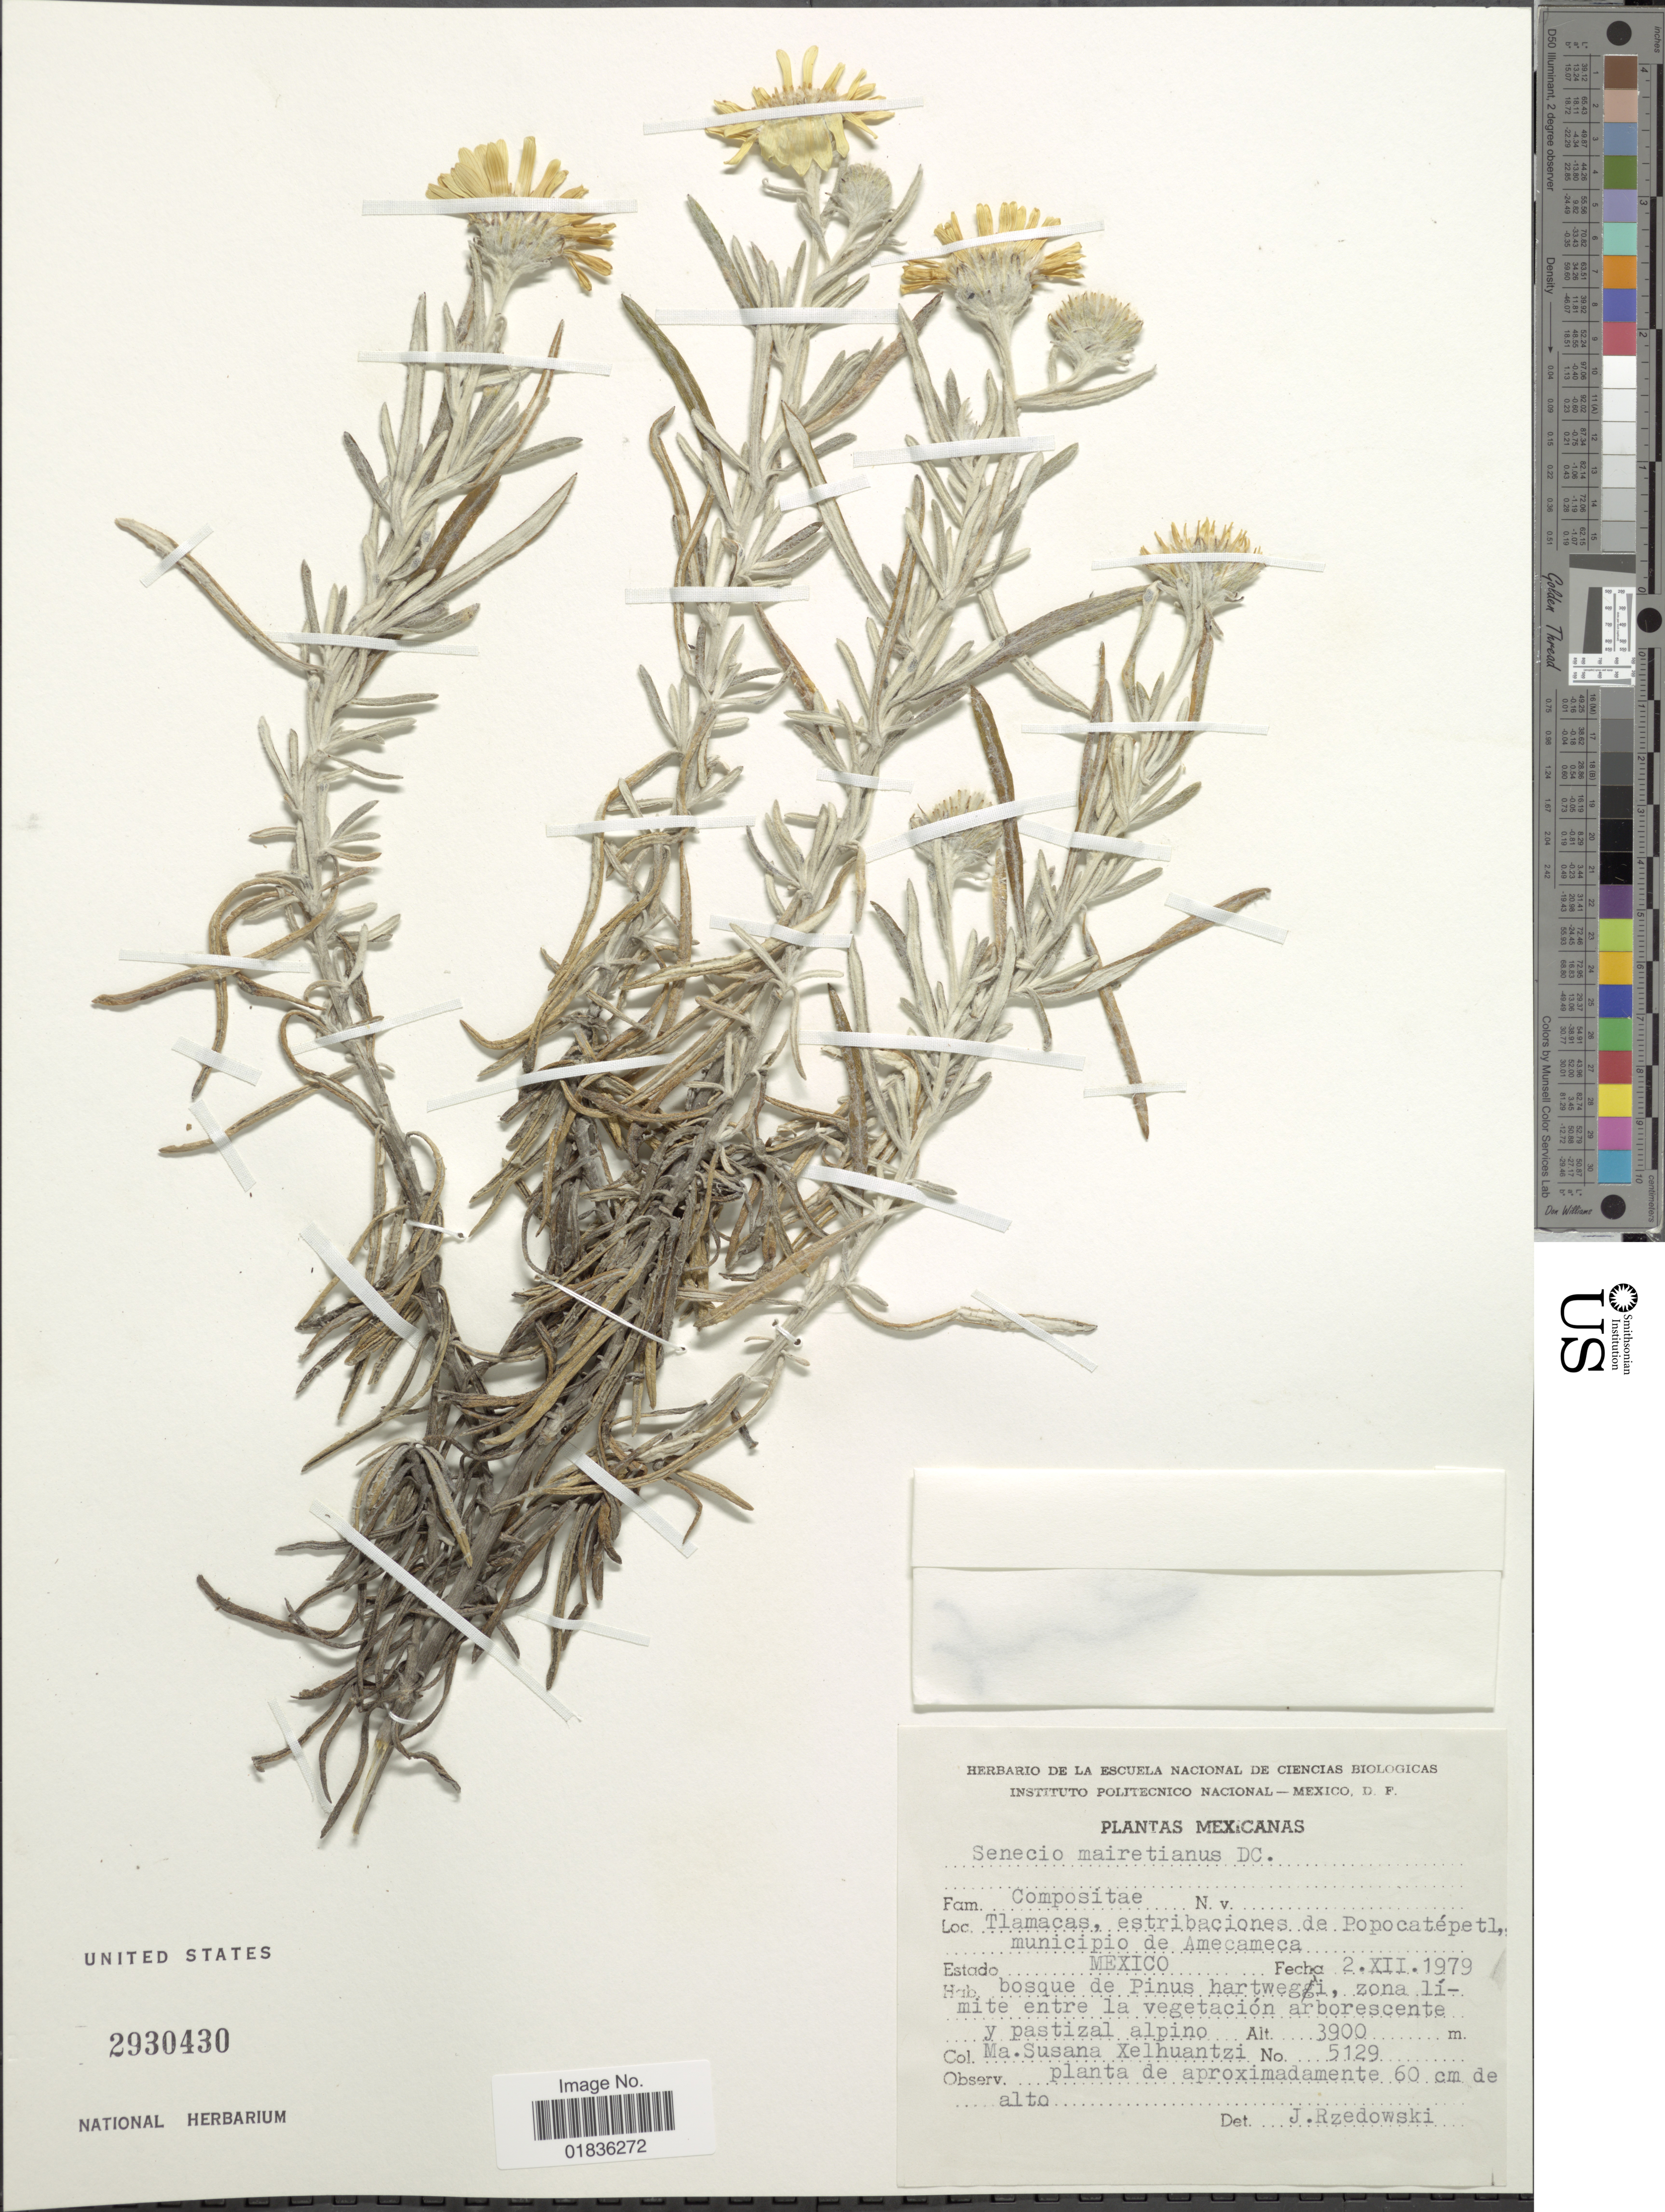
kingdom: Plantae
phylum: Tracheophyta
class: Magnoliopsida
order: Asterales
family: Asteraceae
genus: Senecio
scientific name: Senecio mairetianus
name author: DC.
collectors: S. Xelhuantzi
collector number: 5129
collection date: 1979-12-02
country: Mexico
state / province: México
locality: Tlamacas, estribaciones de Popocatepetl, municipio de Amecameca.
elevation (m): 3900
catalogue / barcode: US 2930430